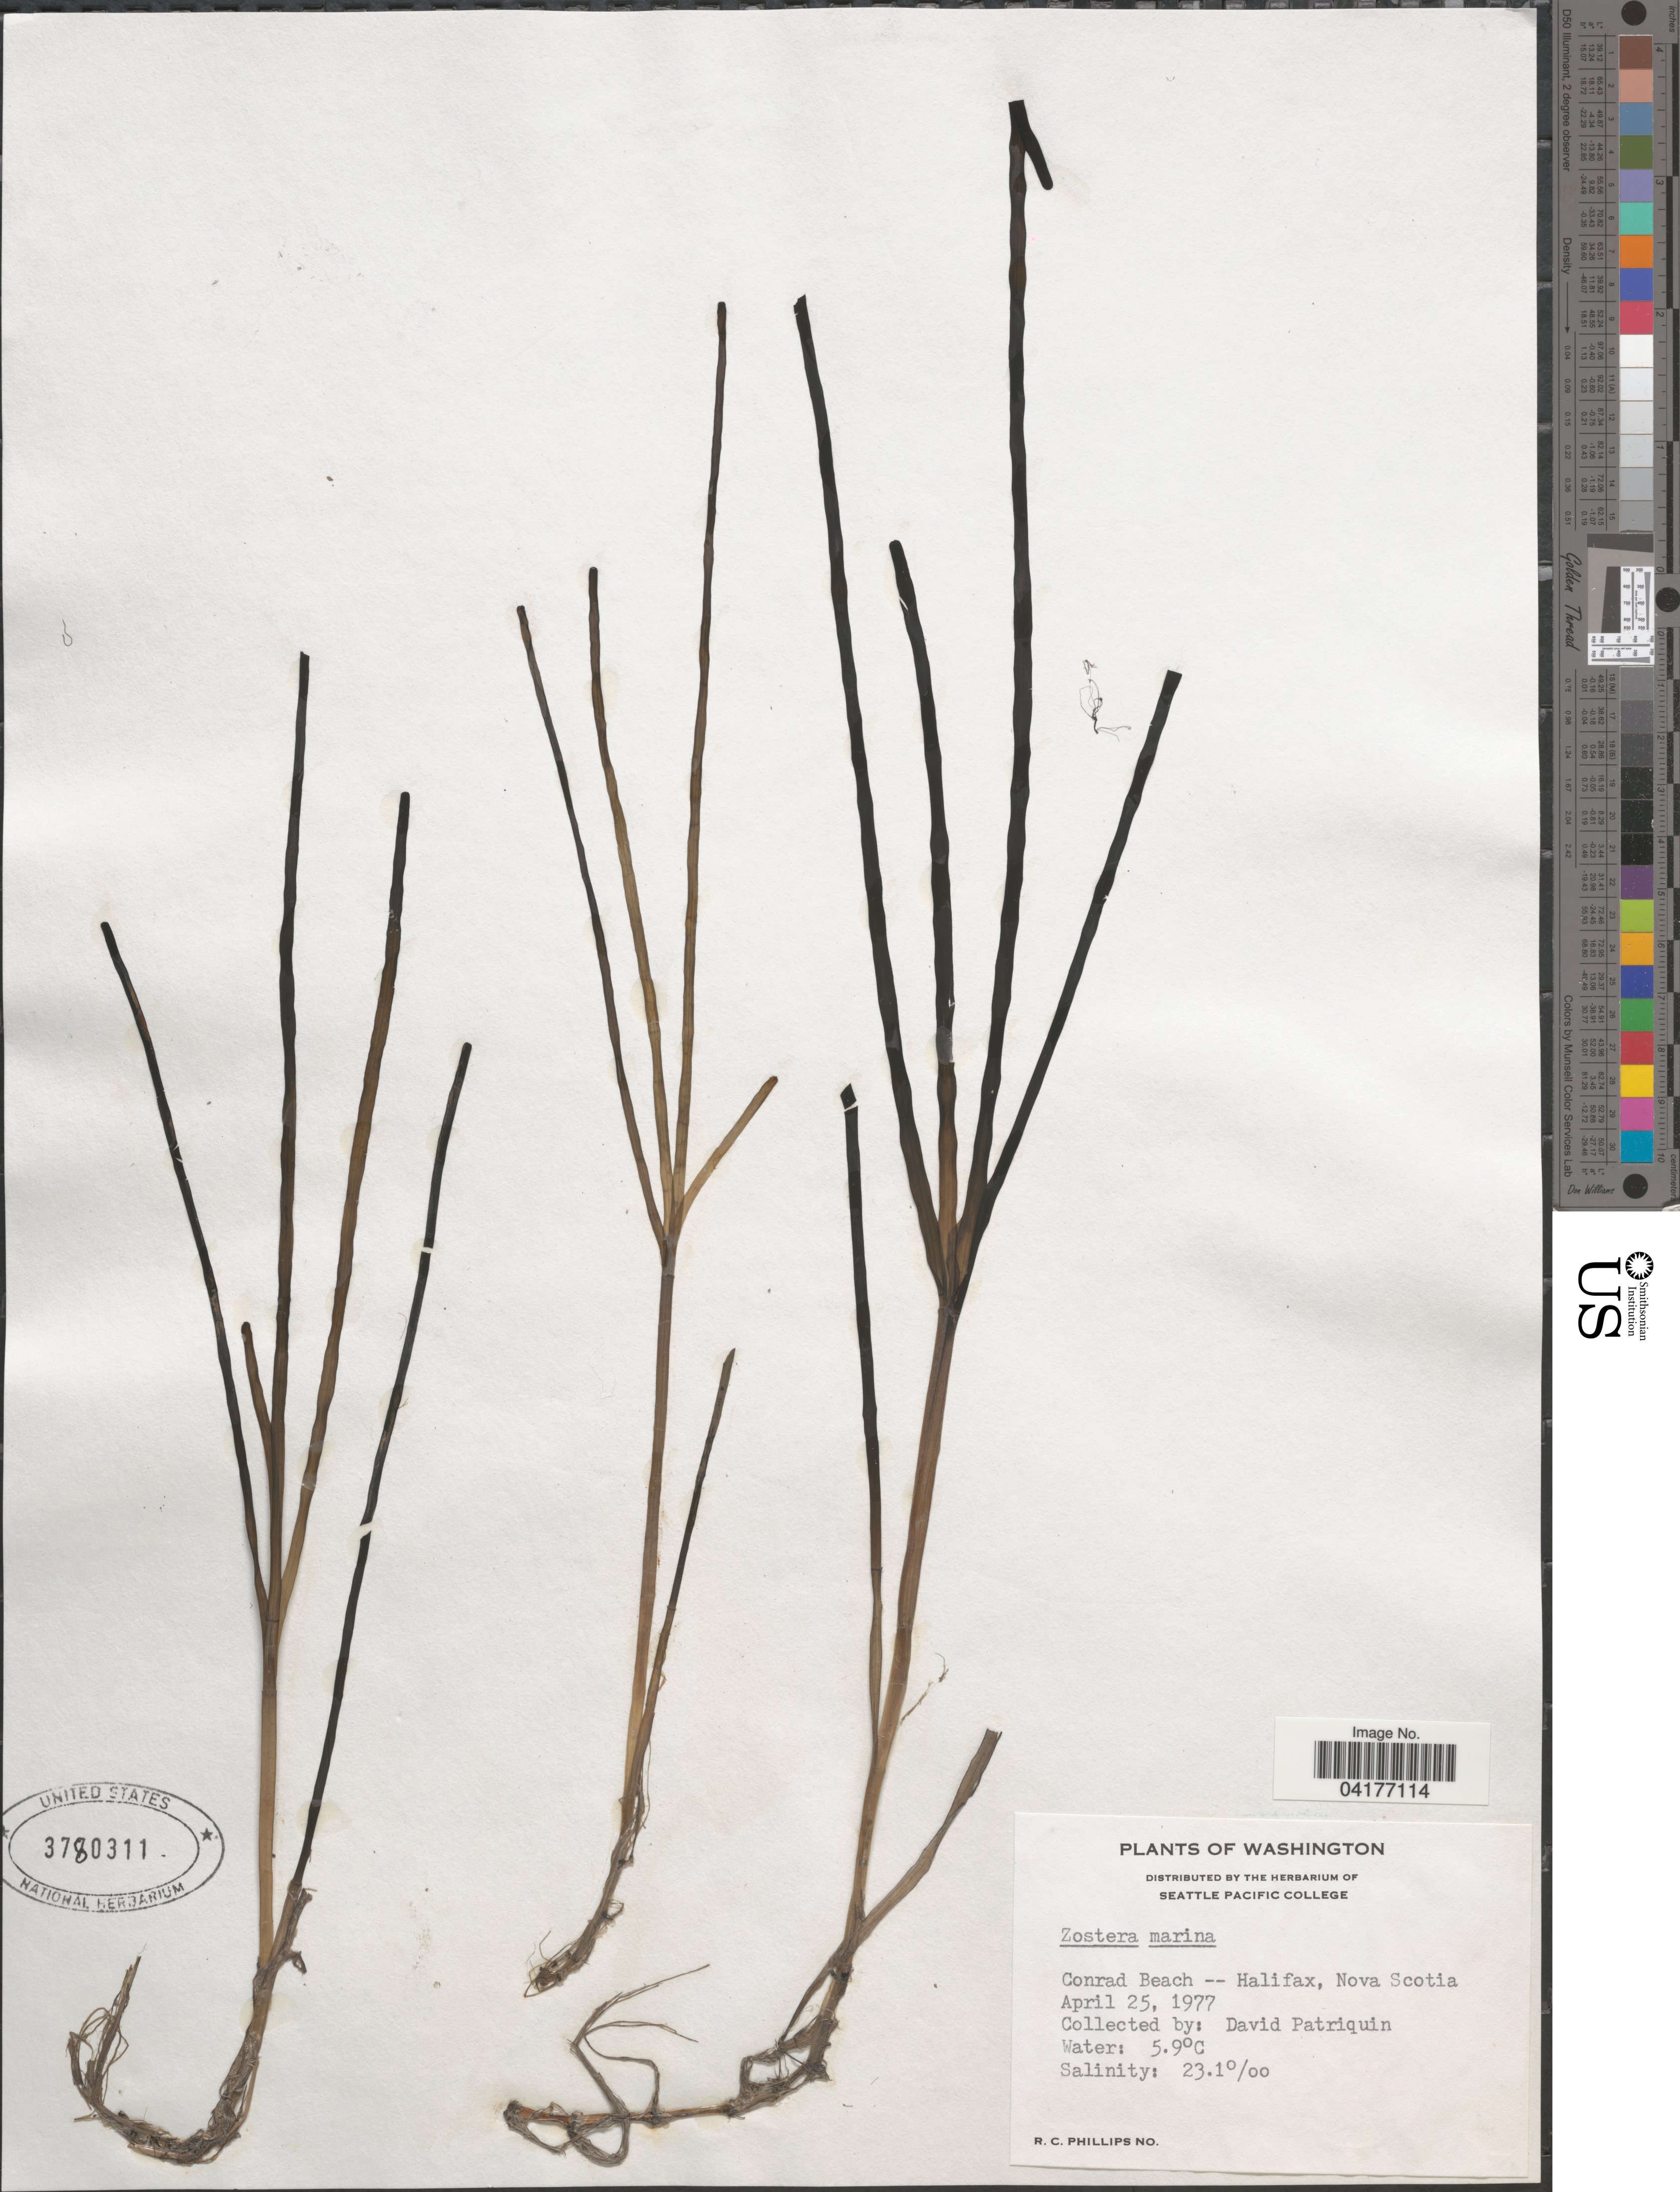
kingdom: Plantae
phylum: Tracheophyta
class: Liliopsida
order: Alismatales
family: Zosteraceae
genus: Zostera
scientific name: Zostera marina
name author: L.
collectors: D. Patriquin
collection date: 1977-04-25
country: Canada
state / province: Nova Scotia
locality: Conrad Beach -- Halifax.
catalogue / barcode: US 3780311